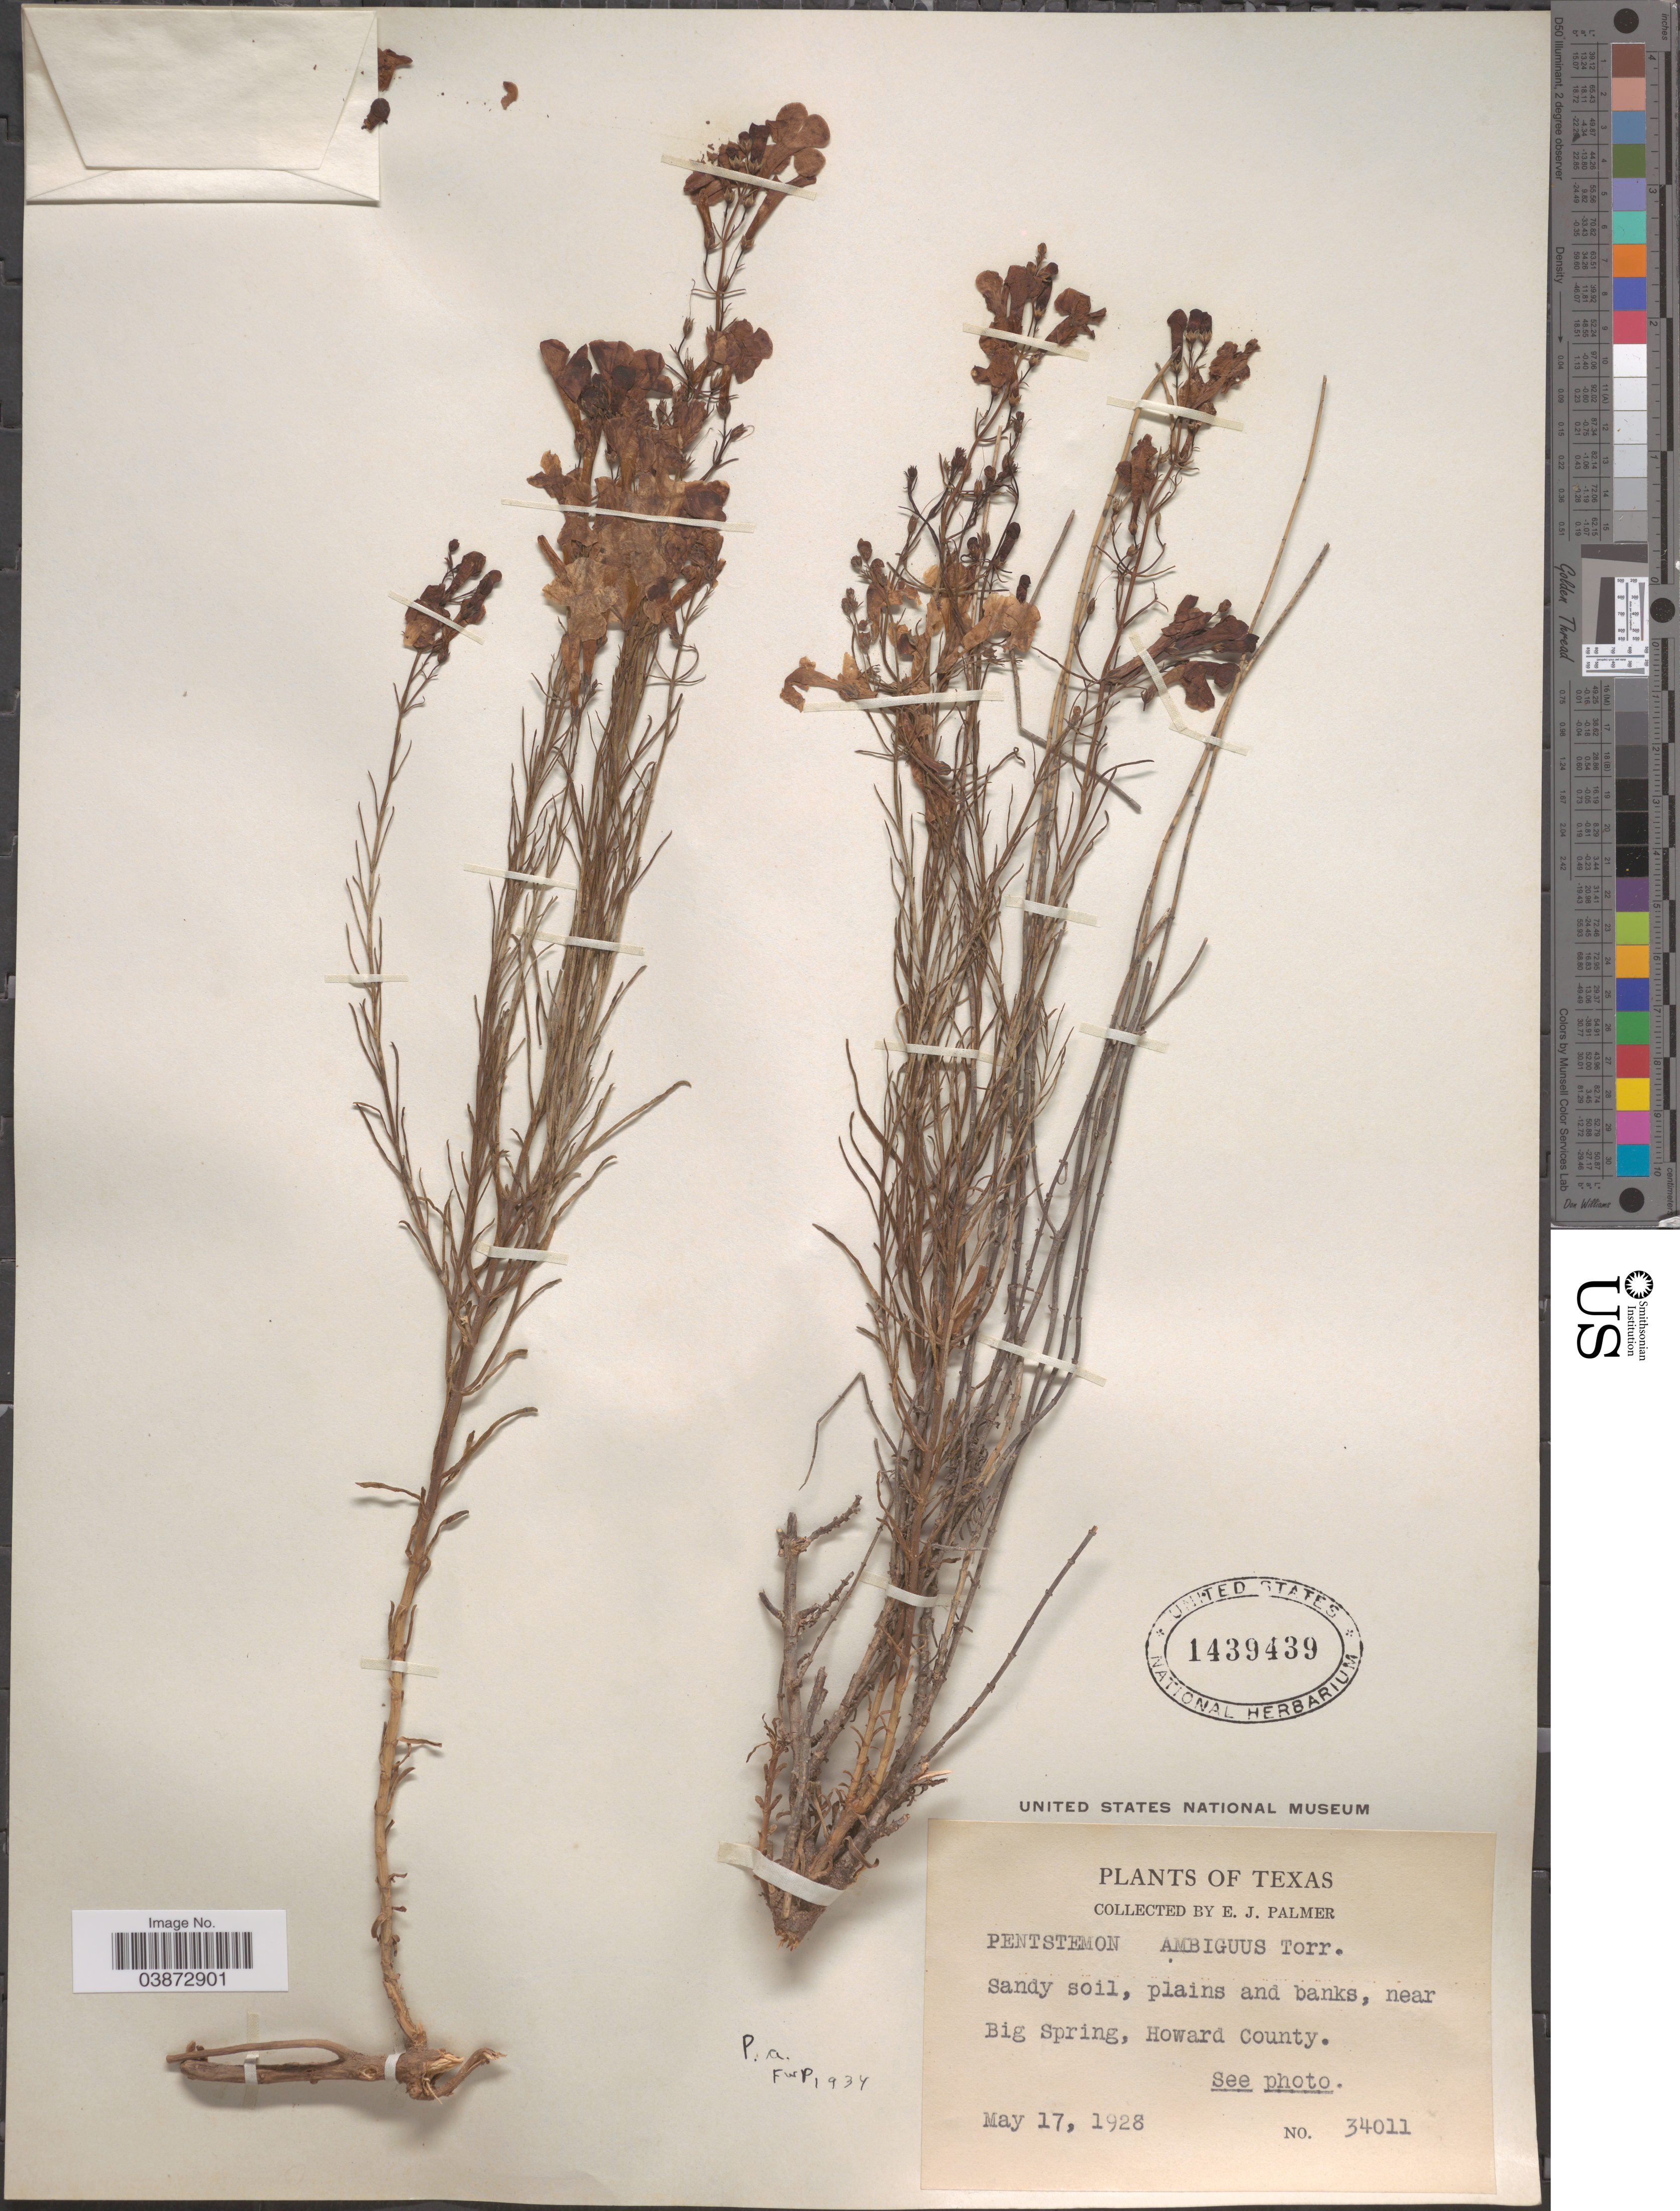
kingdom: Plantae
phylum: Tracheophyta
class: Magnoliopsida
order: Lamiales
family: Plantaginaceae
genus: Penstemon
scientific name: Penstemon ambiguus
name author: Torr.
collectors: E. J. Palmer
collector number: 34011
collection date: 1928-05-17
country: United States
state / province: Texas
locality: Near Big Spring, Howard County.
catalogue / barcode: US 1439439